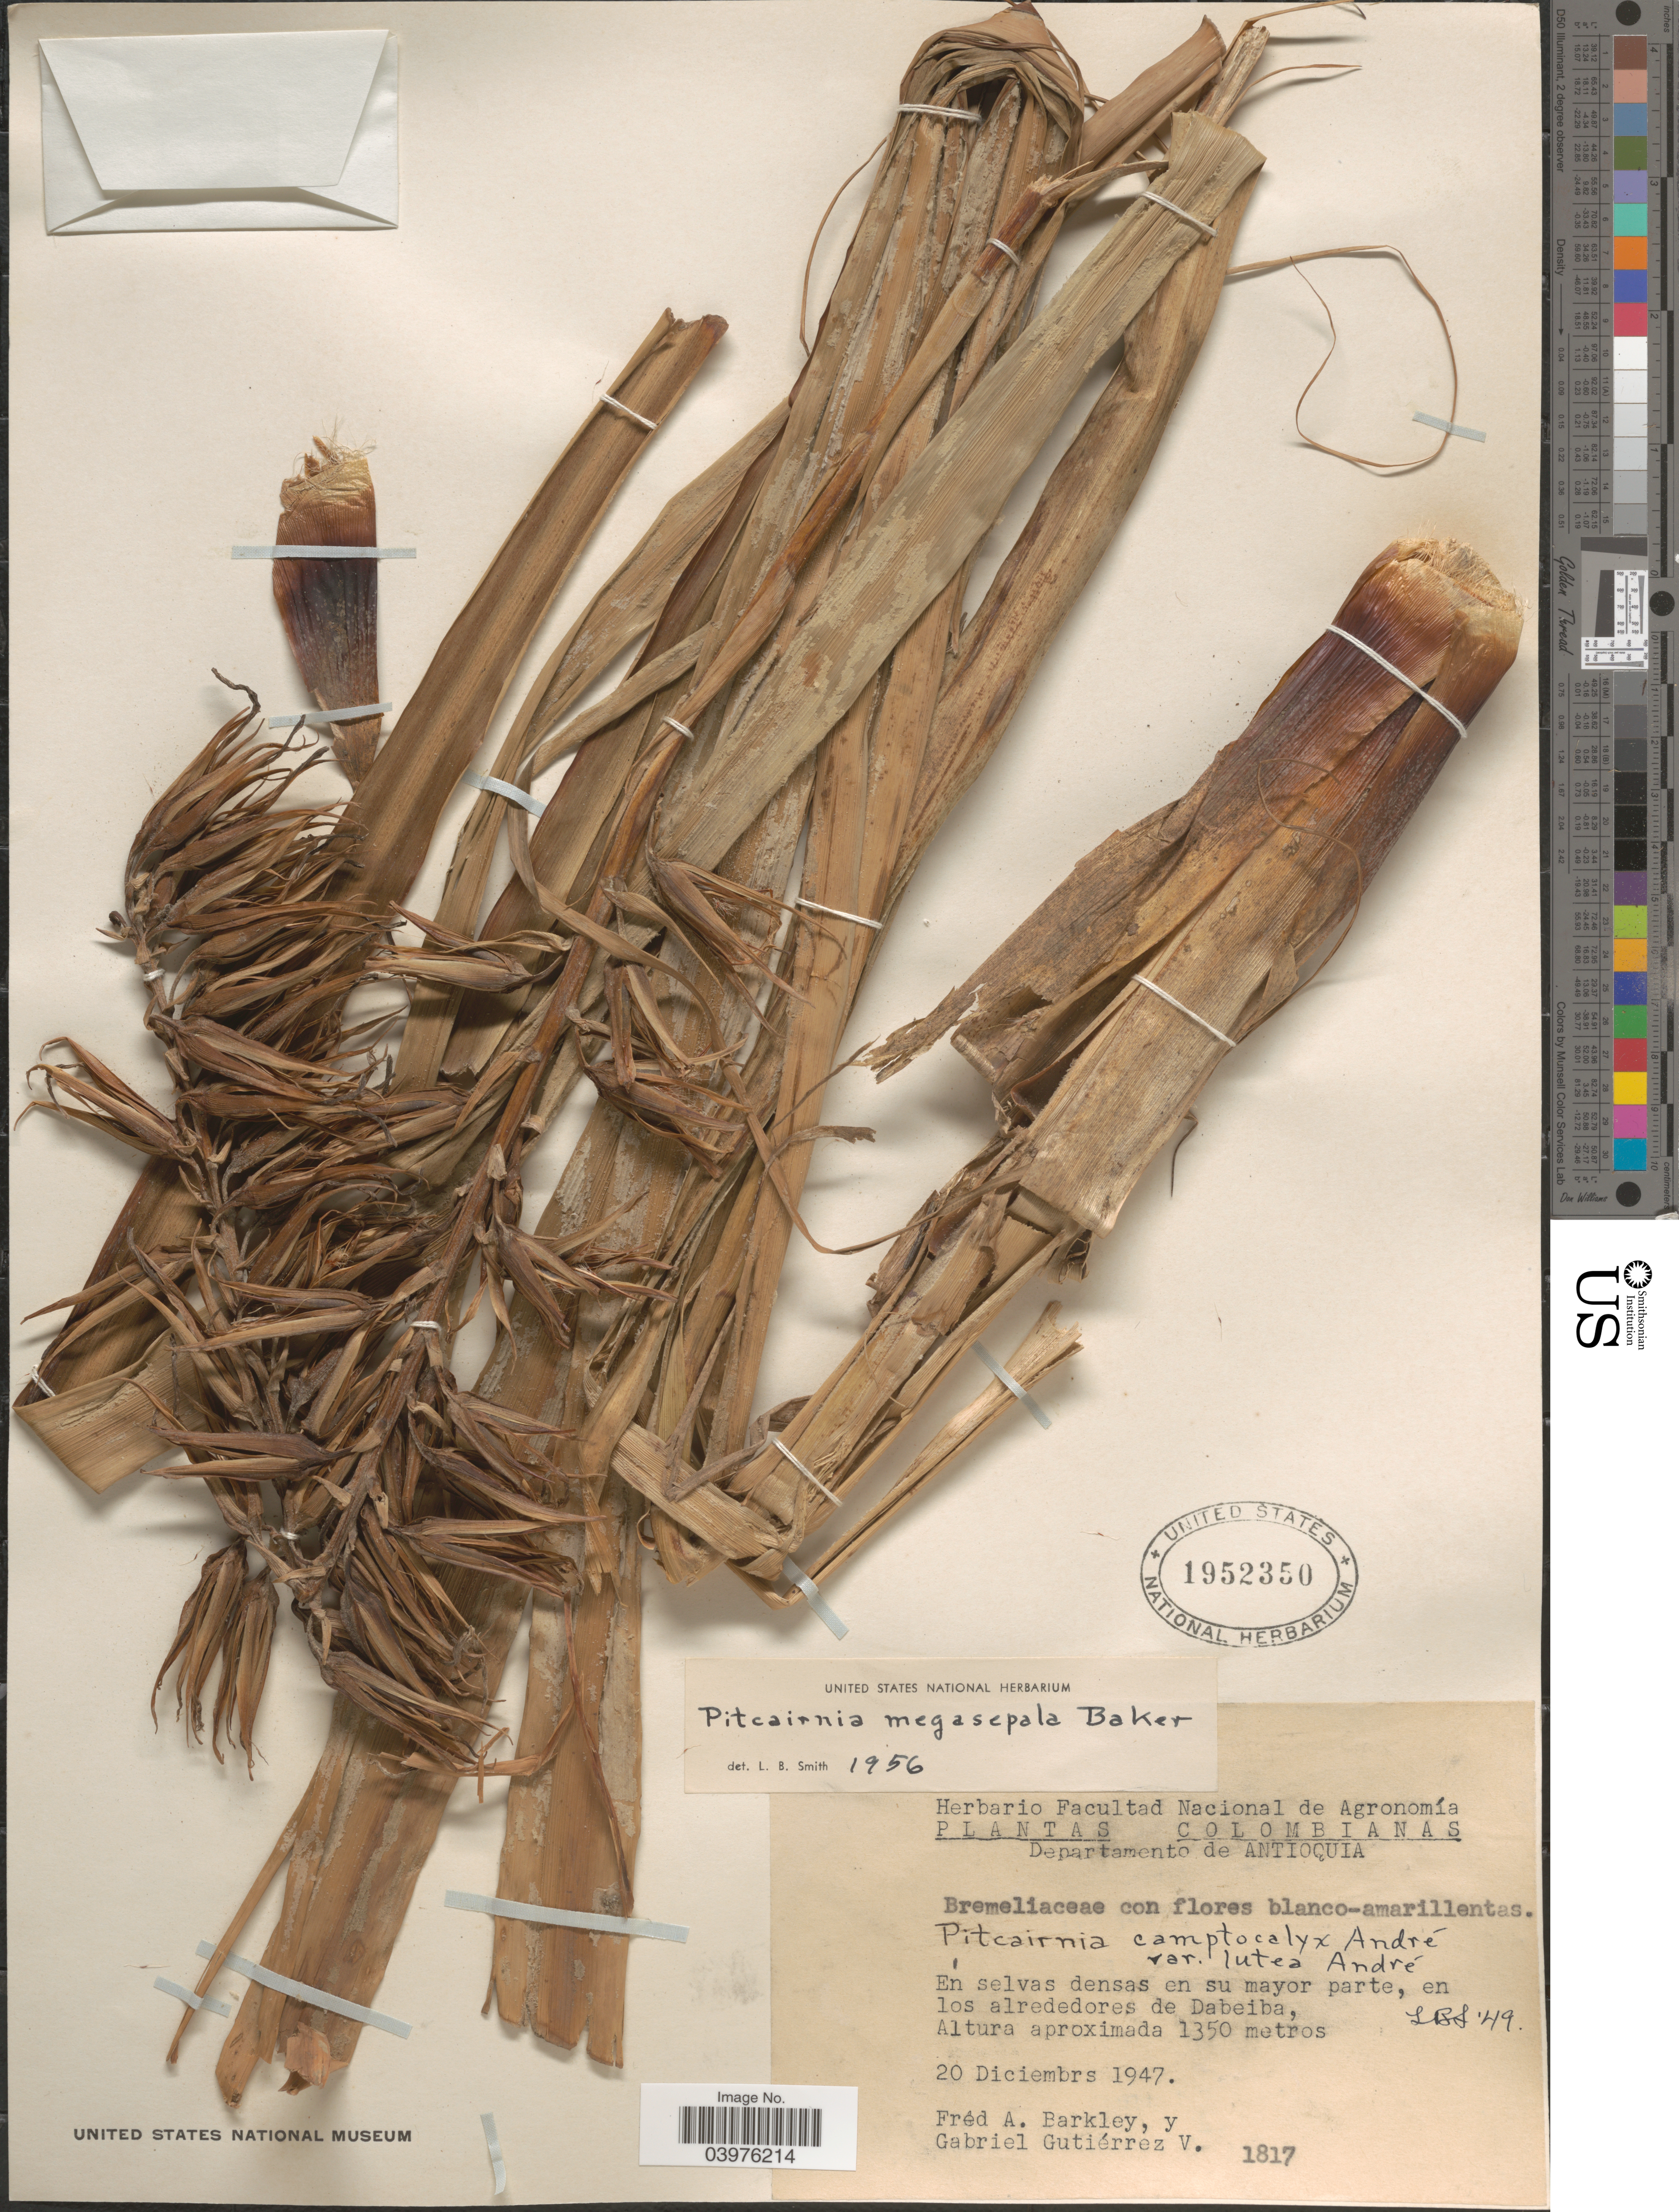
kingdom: Plantae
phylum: Tracheophyta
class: Liliopsida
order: Poales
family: Bromeliaceae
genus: Pitcairnia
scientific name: Pitcairnia megasepala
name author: Baker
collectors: F. A. Barkley & G. Gutiérrez V.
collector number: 1817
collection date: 1947-12-20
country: Colombia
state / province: Antioquia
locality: Departamento de Antioquia. En selvas densas en su mayor parte, en los alrededores de Dabeiba.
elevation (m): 1350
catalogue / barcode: US 1952350